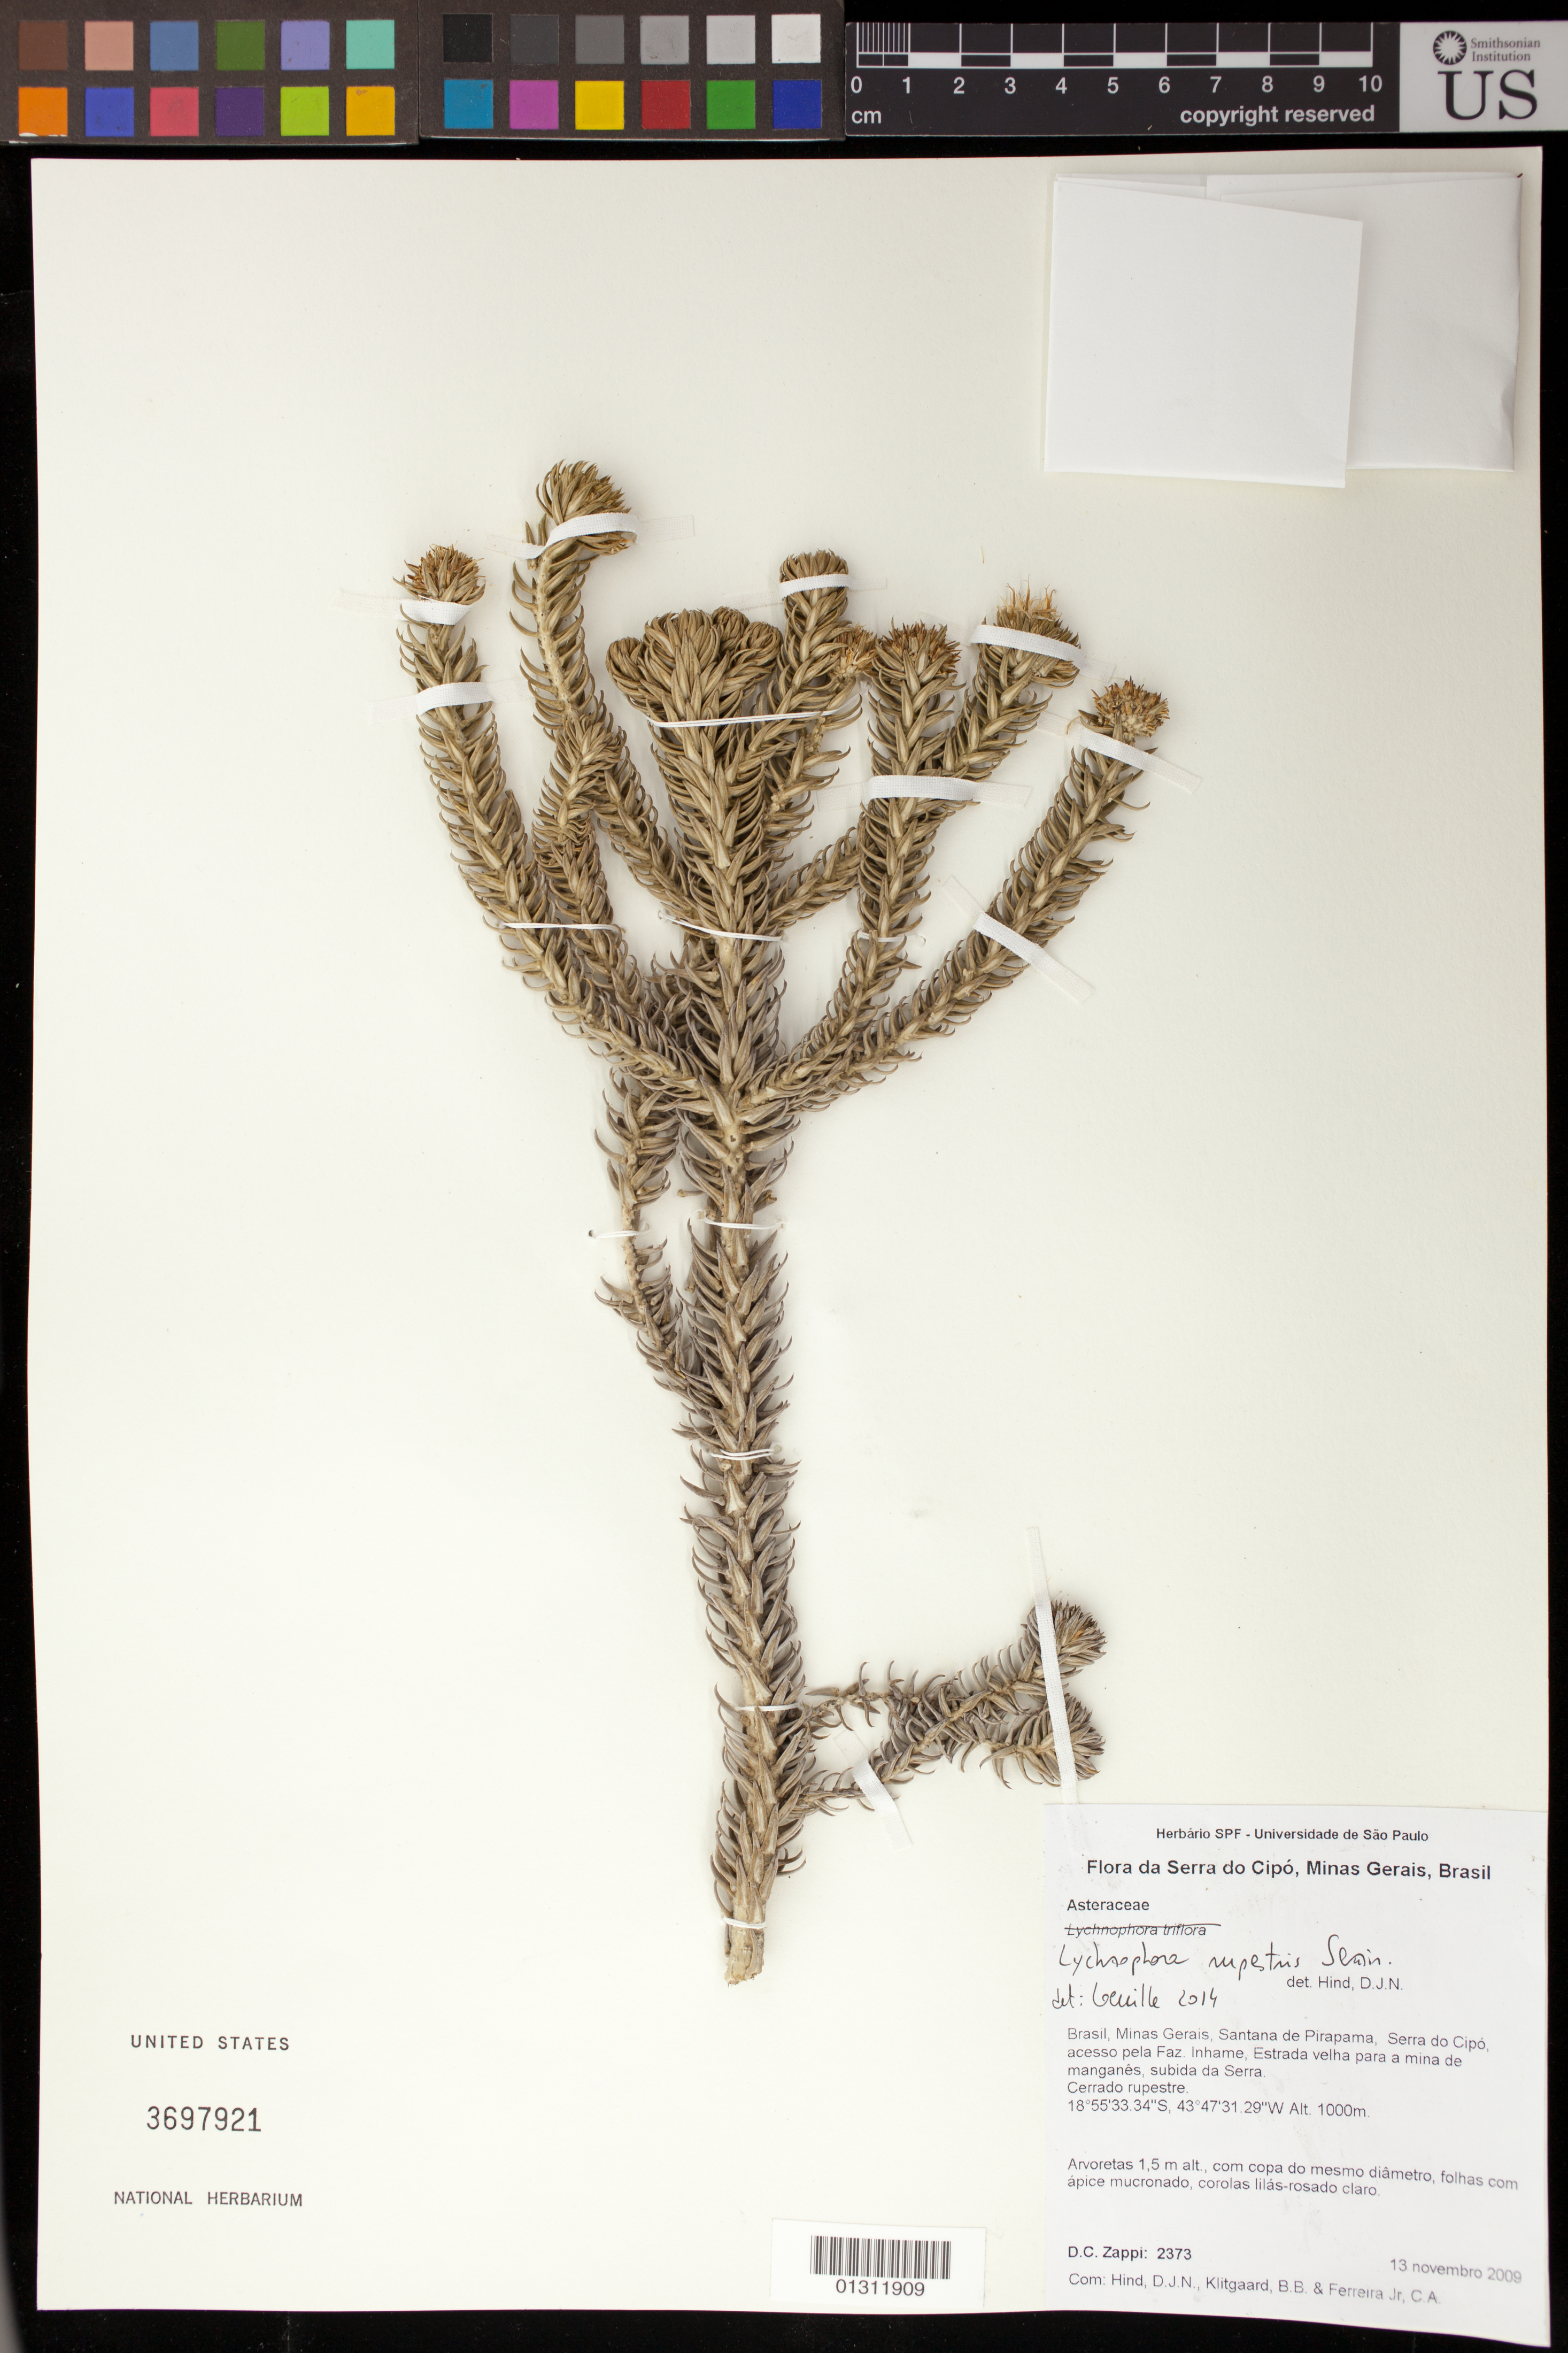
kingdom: Plantae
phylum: Tracheophyta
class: Magnoliopsida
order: Asterales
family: Asteraceae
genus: Lychnophora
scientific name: Lychnophora rupestris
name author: Semir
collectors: D. Zappi, D. J. N. Hind, B. B. Klitgaard & C. Ferreira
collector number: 2373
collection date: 2009-11-13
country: Brazil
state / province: Minas Gerais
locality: Santana do Pirapama, Serra do Cipo, acesso pela Faz. Inhame.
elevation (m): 1000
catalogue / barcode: US 3697921